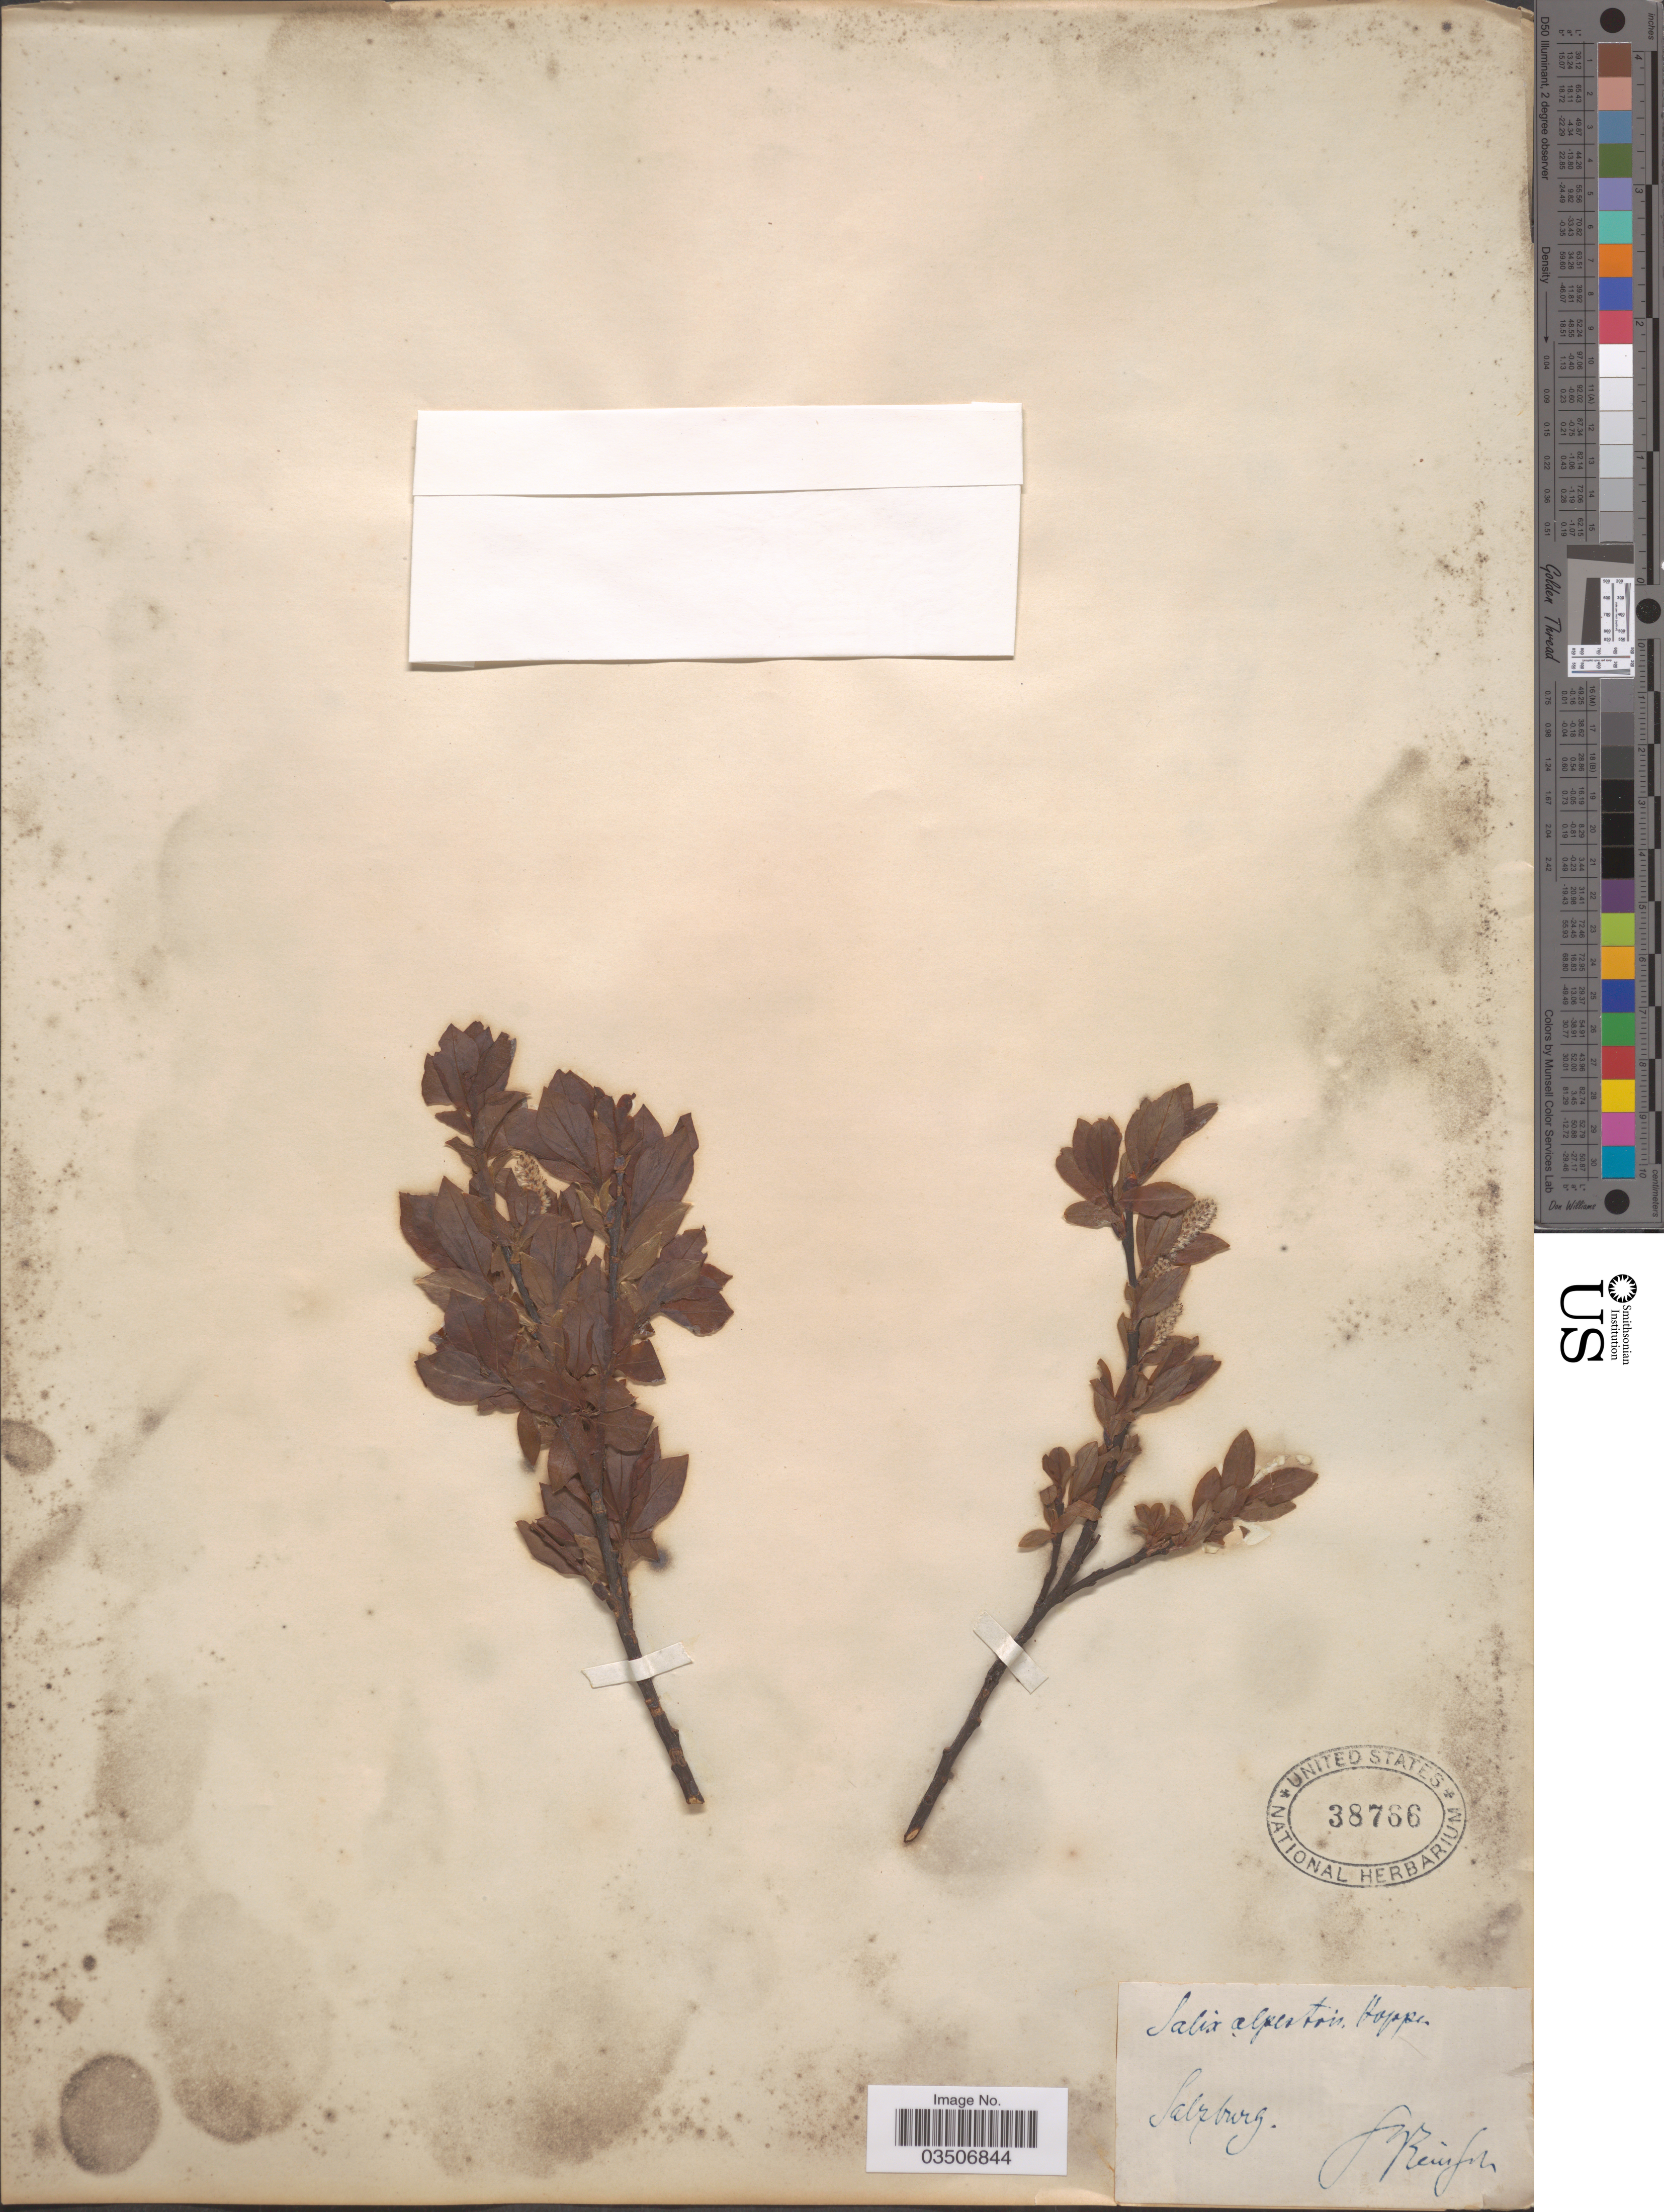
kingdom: Plantae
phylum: Tracheophyta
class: Magnoliopsida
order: Malpighiales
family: Salicaceae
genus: Salix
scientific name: Salix alpestris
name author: Andersson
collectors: P. Reinsch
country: Austria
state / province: Salzburg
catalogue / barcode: US 38766